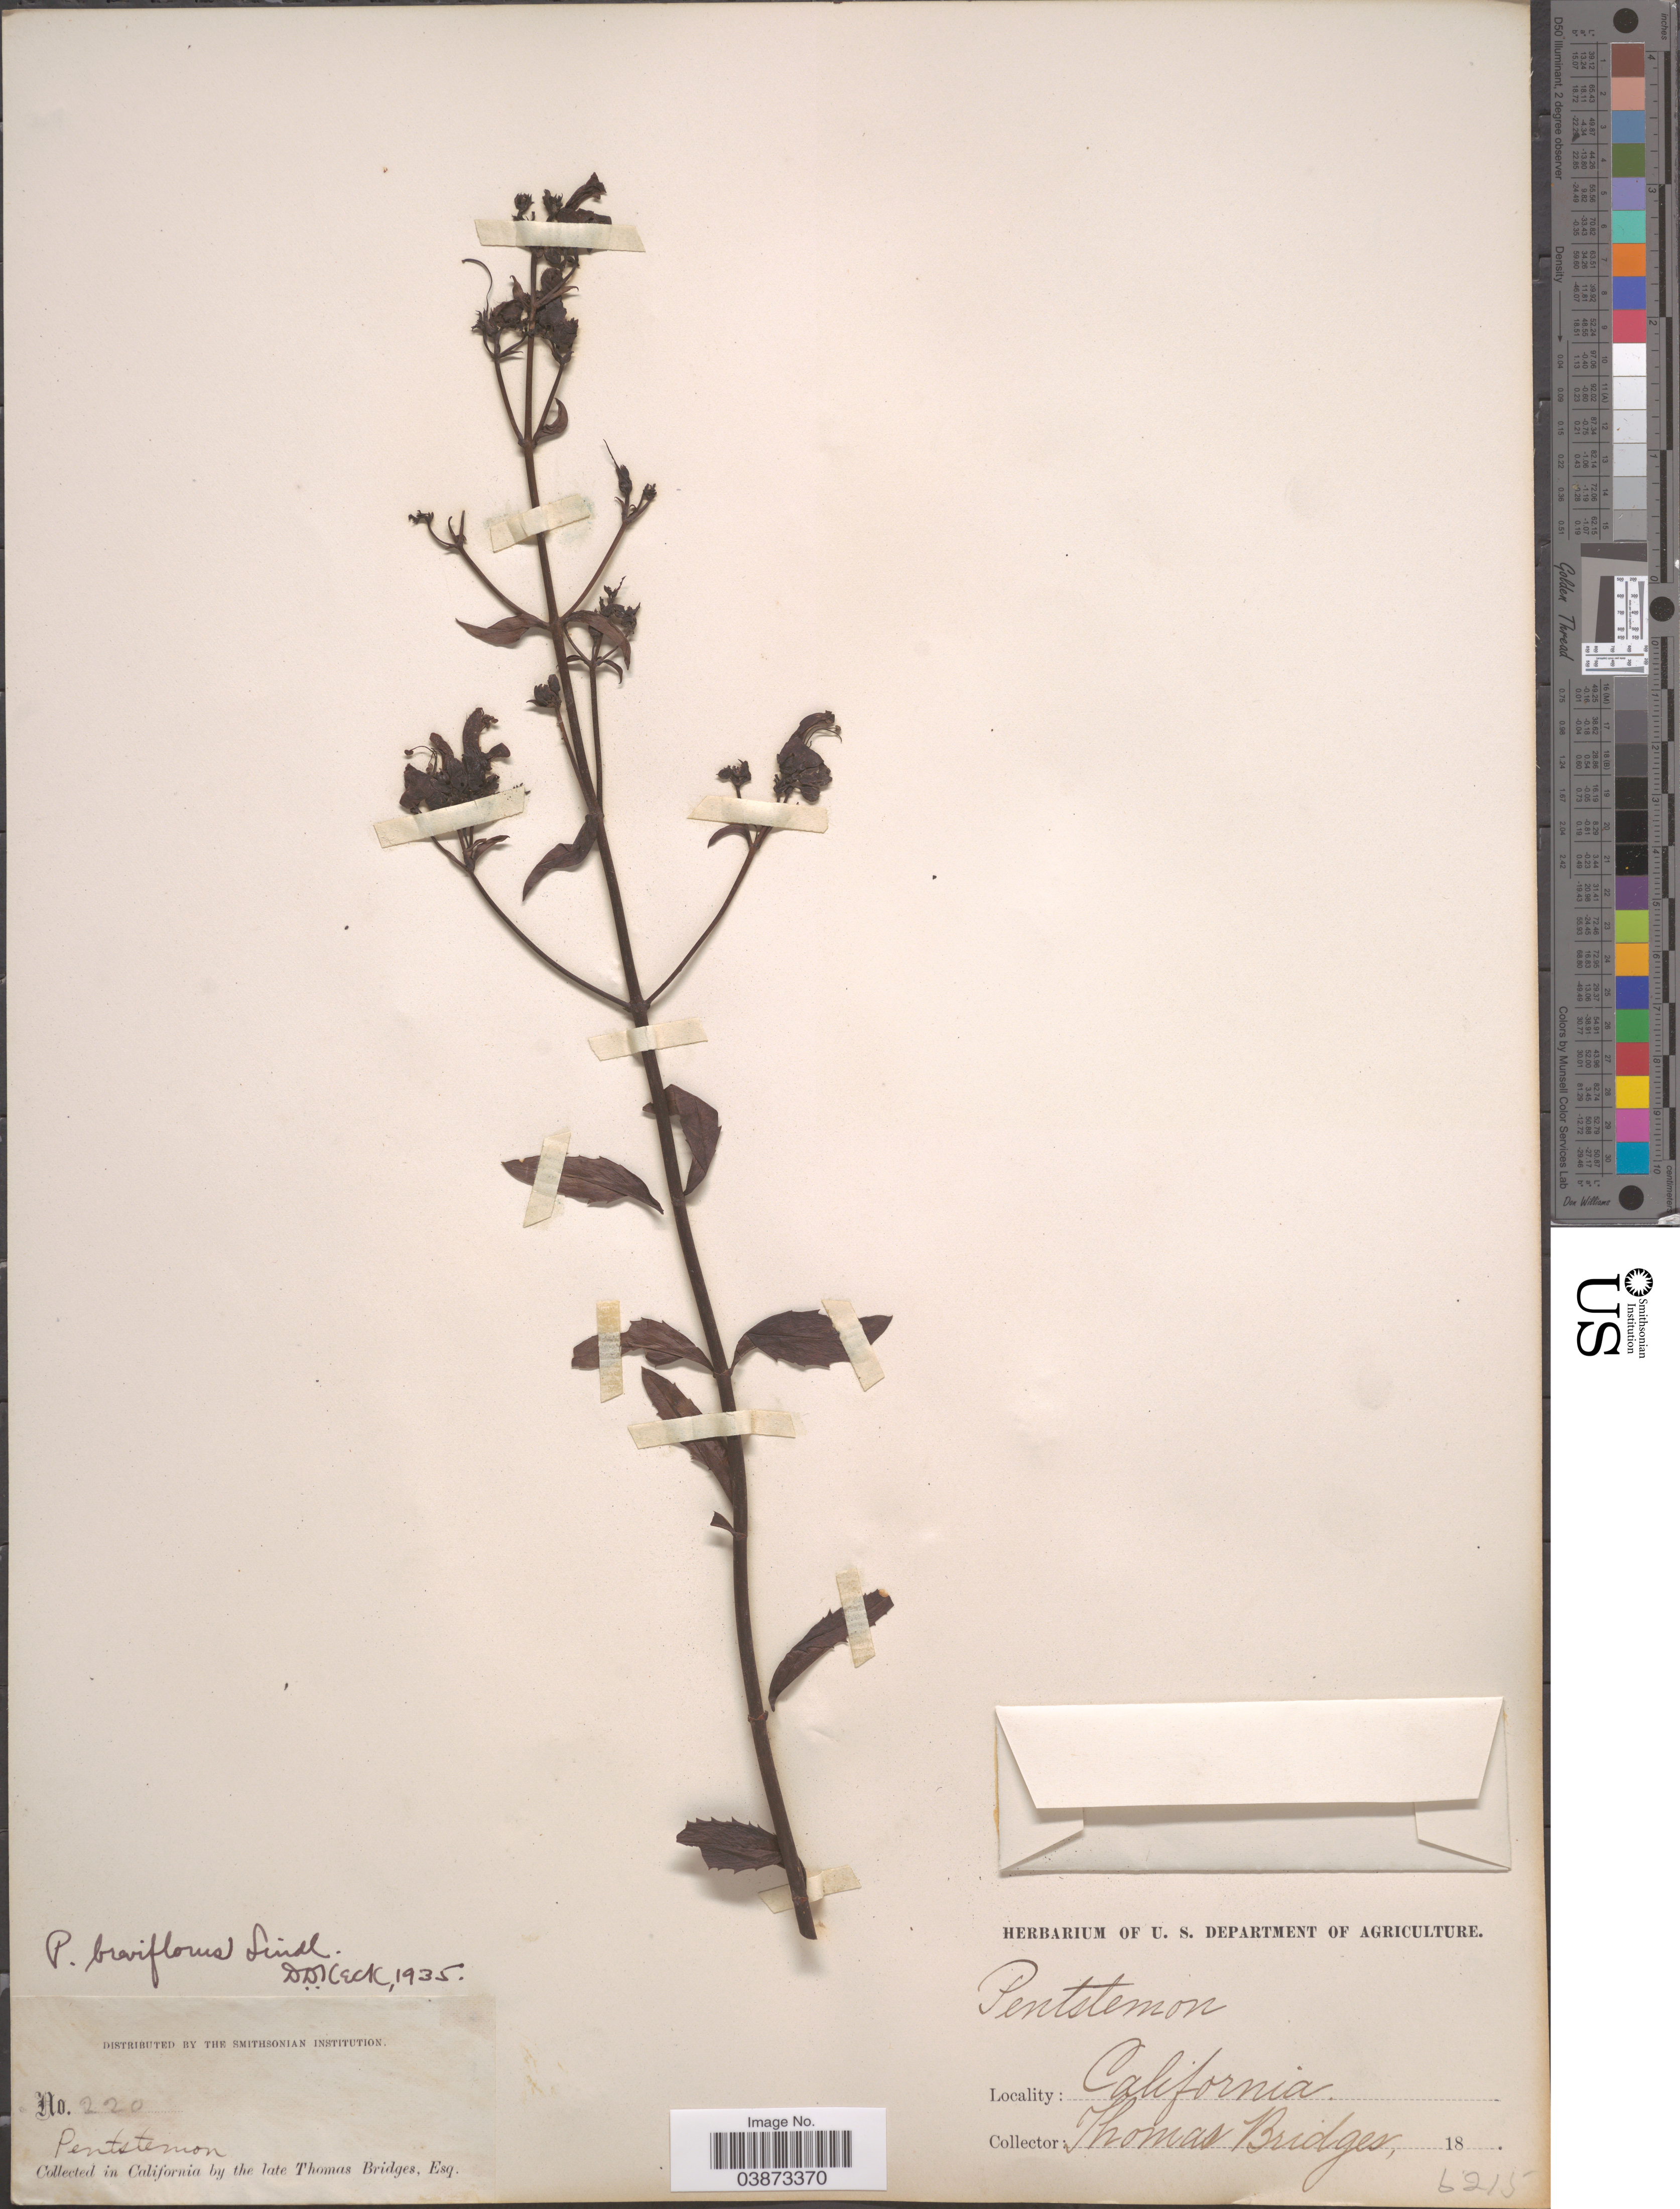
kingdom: Plantae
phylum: Tracheophyta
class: Magnoliopsida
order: Lamiales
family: Plantaginaceae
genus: Penstemon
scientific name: Penstemon breviflorus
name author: Lindl.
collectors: T. Bridges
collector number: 220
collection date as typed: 18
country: United States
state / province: California